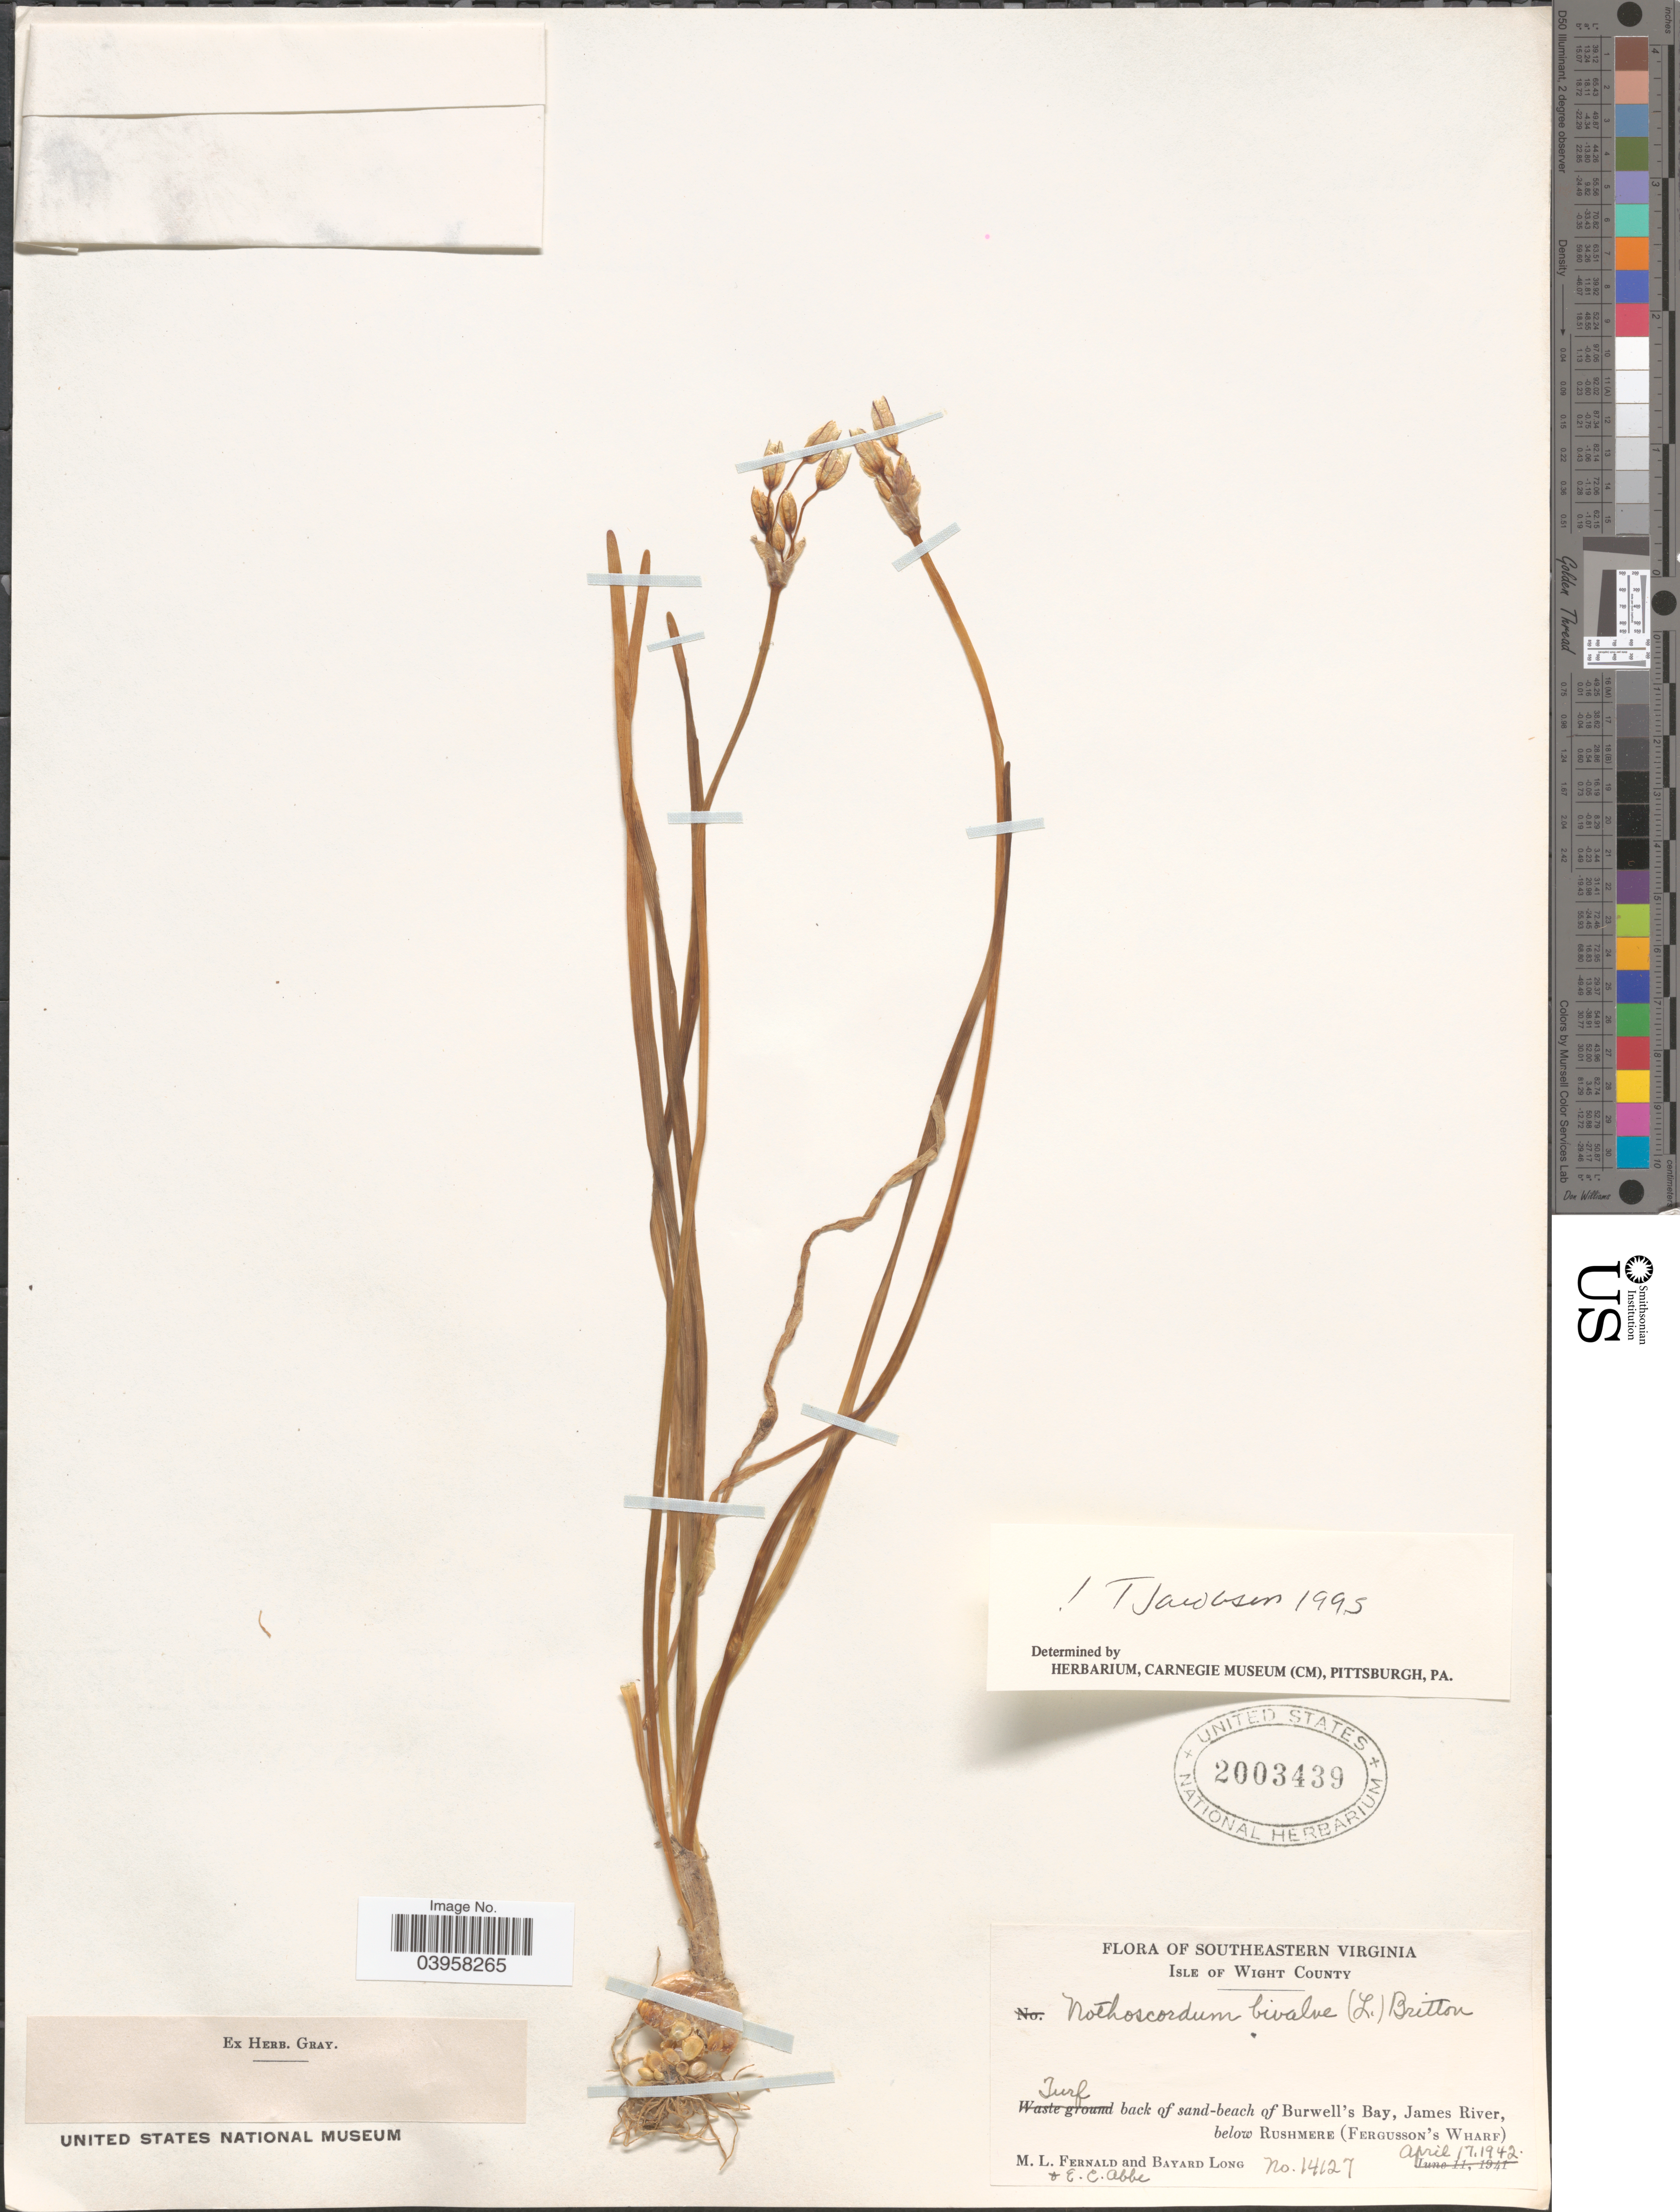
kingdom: Plantae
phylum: Tracheophyta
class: Liliopsida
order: Asparagales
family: Amaryllidaceae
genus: Nothoscordum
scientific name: Nothoscordum bivalve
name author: (L.) Britton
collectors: M. L. Fernald, B. Long & E. C. Abbe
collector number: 14127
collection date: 1942-04-17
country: United States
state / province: Virginia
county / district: Isle of Wight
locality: Southeastern Virginia. Isle of Wight County. Turf back of sand-beach of Burwell's Bay, James River, below Rushmere (Fergusson's Wharf).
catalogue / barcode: US 2003439